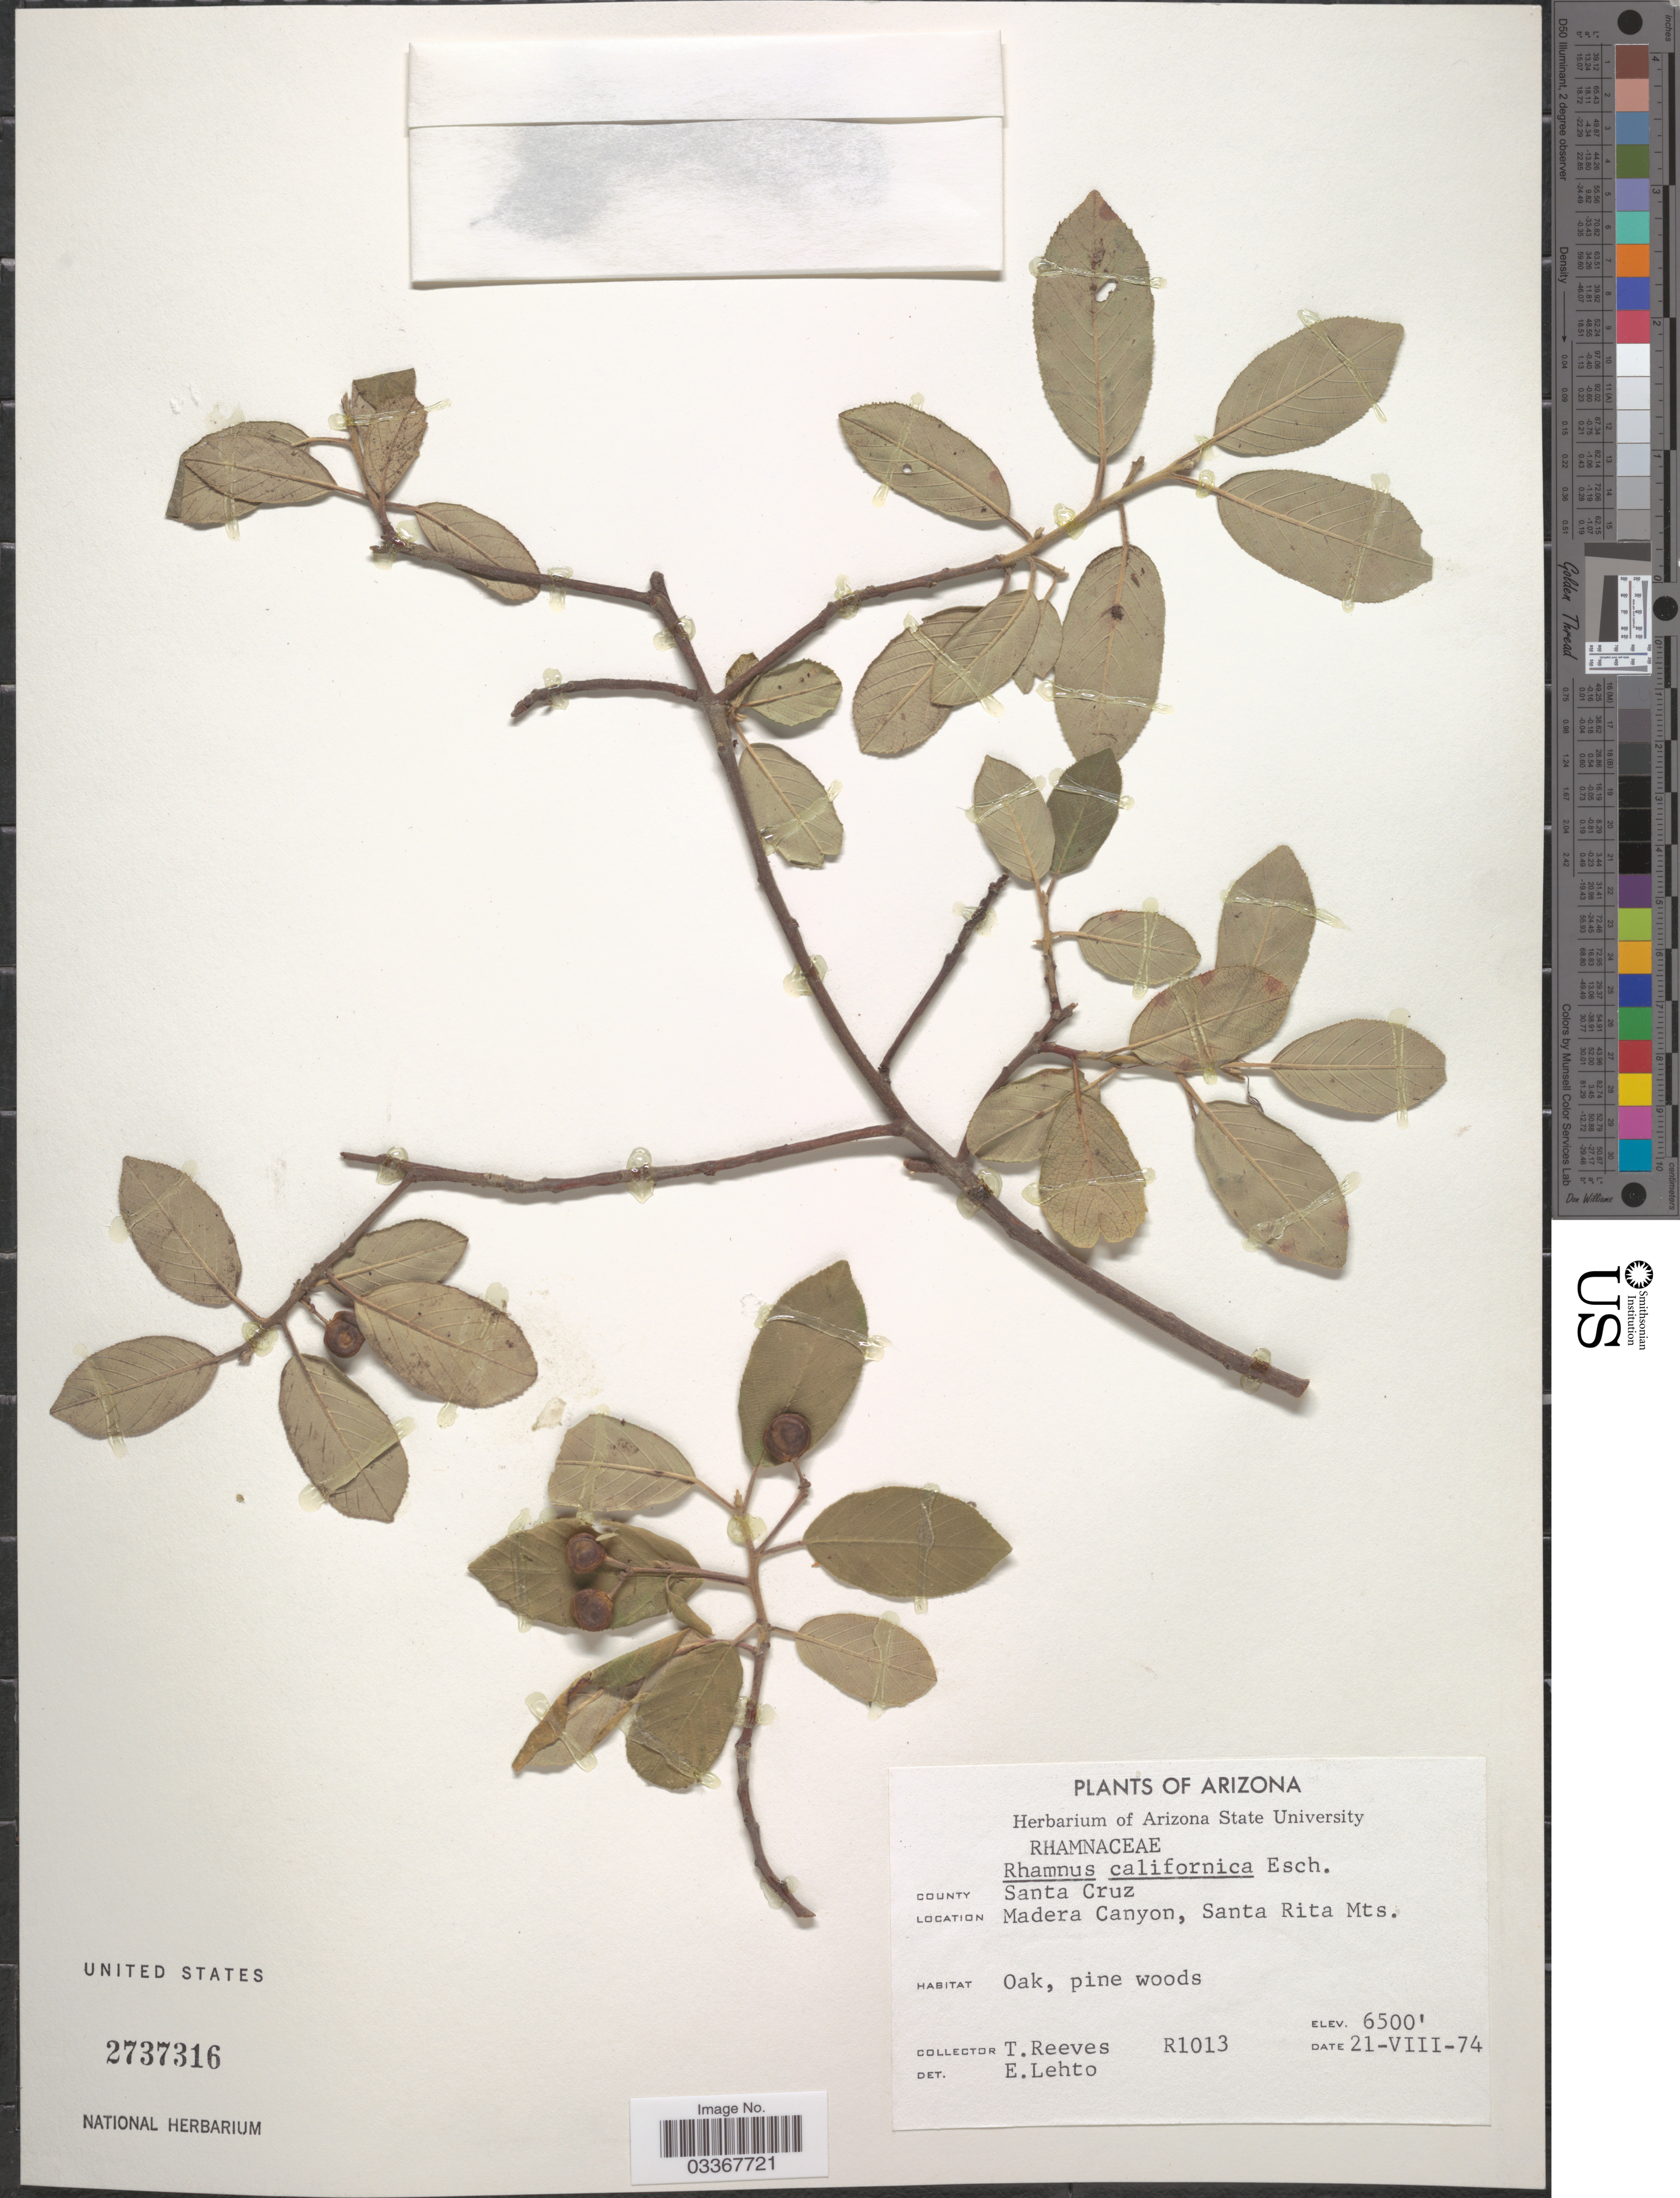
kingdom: Plantae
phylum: Tracheophyta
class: Magnoliopsida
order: Rosales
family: Rhamnaceae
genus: Frangula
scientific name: Frangula californica subsp. ursina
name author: (Greene) Kartesz & Gandhi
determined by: Strong, Mark T., (BOT), Smithsonian Institution - National Museum of Natural History (UNITED STATES)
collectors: T. Reeves & E. Lehto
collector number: R1013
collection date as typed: Transcribed d/m/y: 21/8/74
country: United States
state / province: Arizona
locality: County Santa Cruz, Madera Canyon, Santa Rita Mts.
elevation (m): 1981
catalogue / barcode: US 2737316